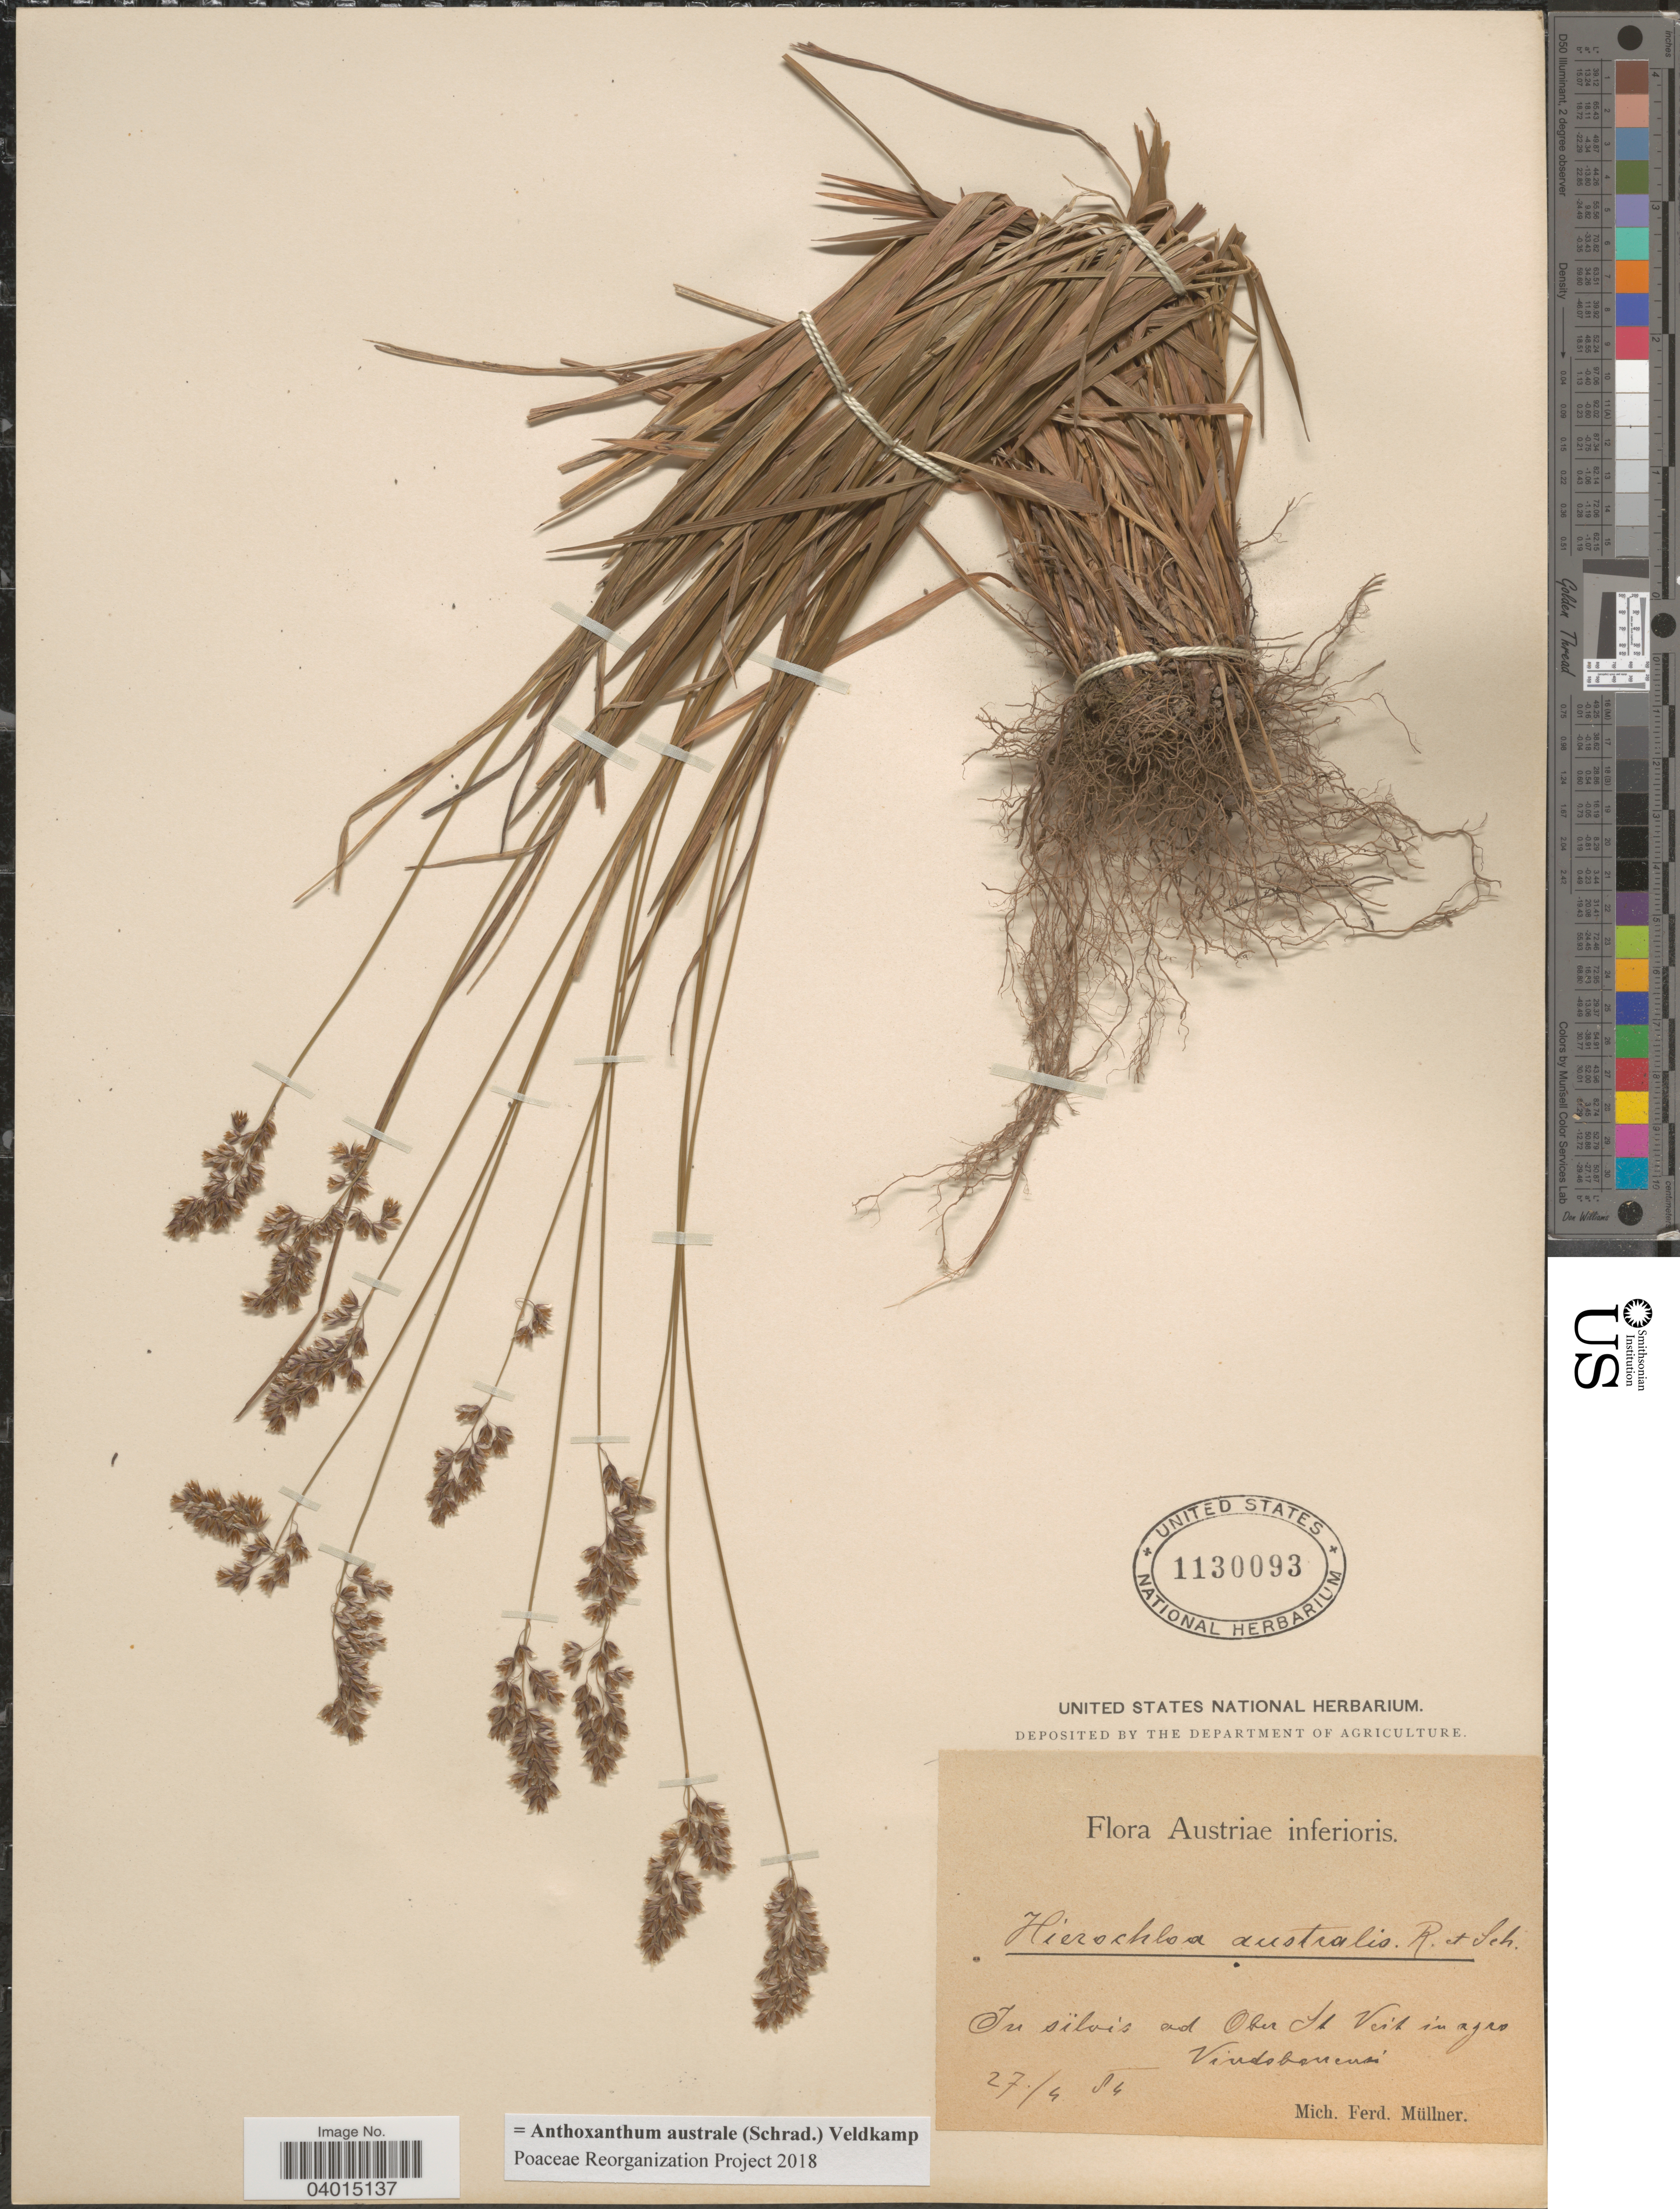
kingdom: Plantae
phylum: Tracheophyta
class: Liliopsida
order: Poales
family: Poaceae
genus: Anthoxanthum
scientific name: Anthoxanthum australe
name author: (Schrad.) Veldkamp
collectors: M. Müllner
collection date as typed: Transcribed d/m/y: 27/4/84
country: Austria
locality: Austriae inferioris. In silvis ad Ober St Veit in agro Vindobenensi.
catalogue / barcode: US 1130093